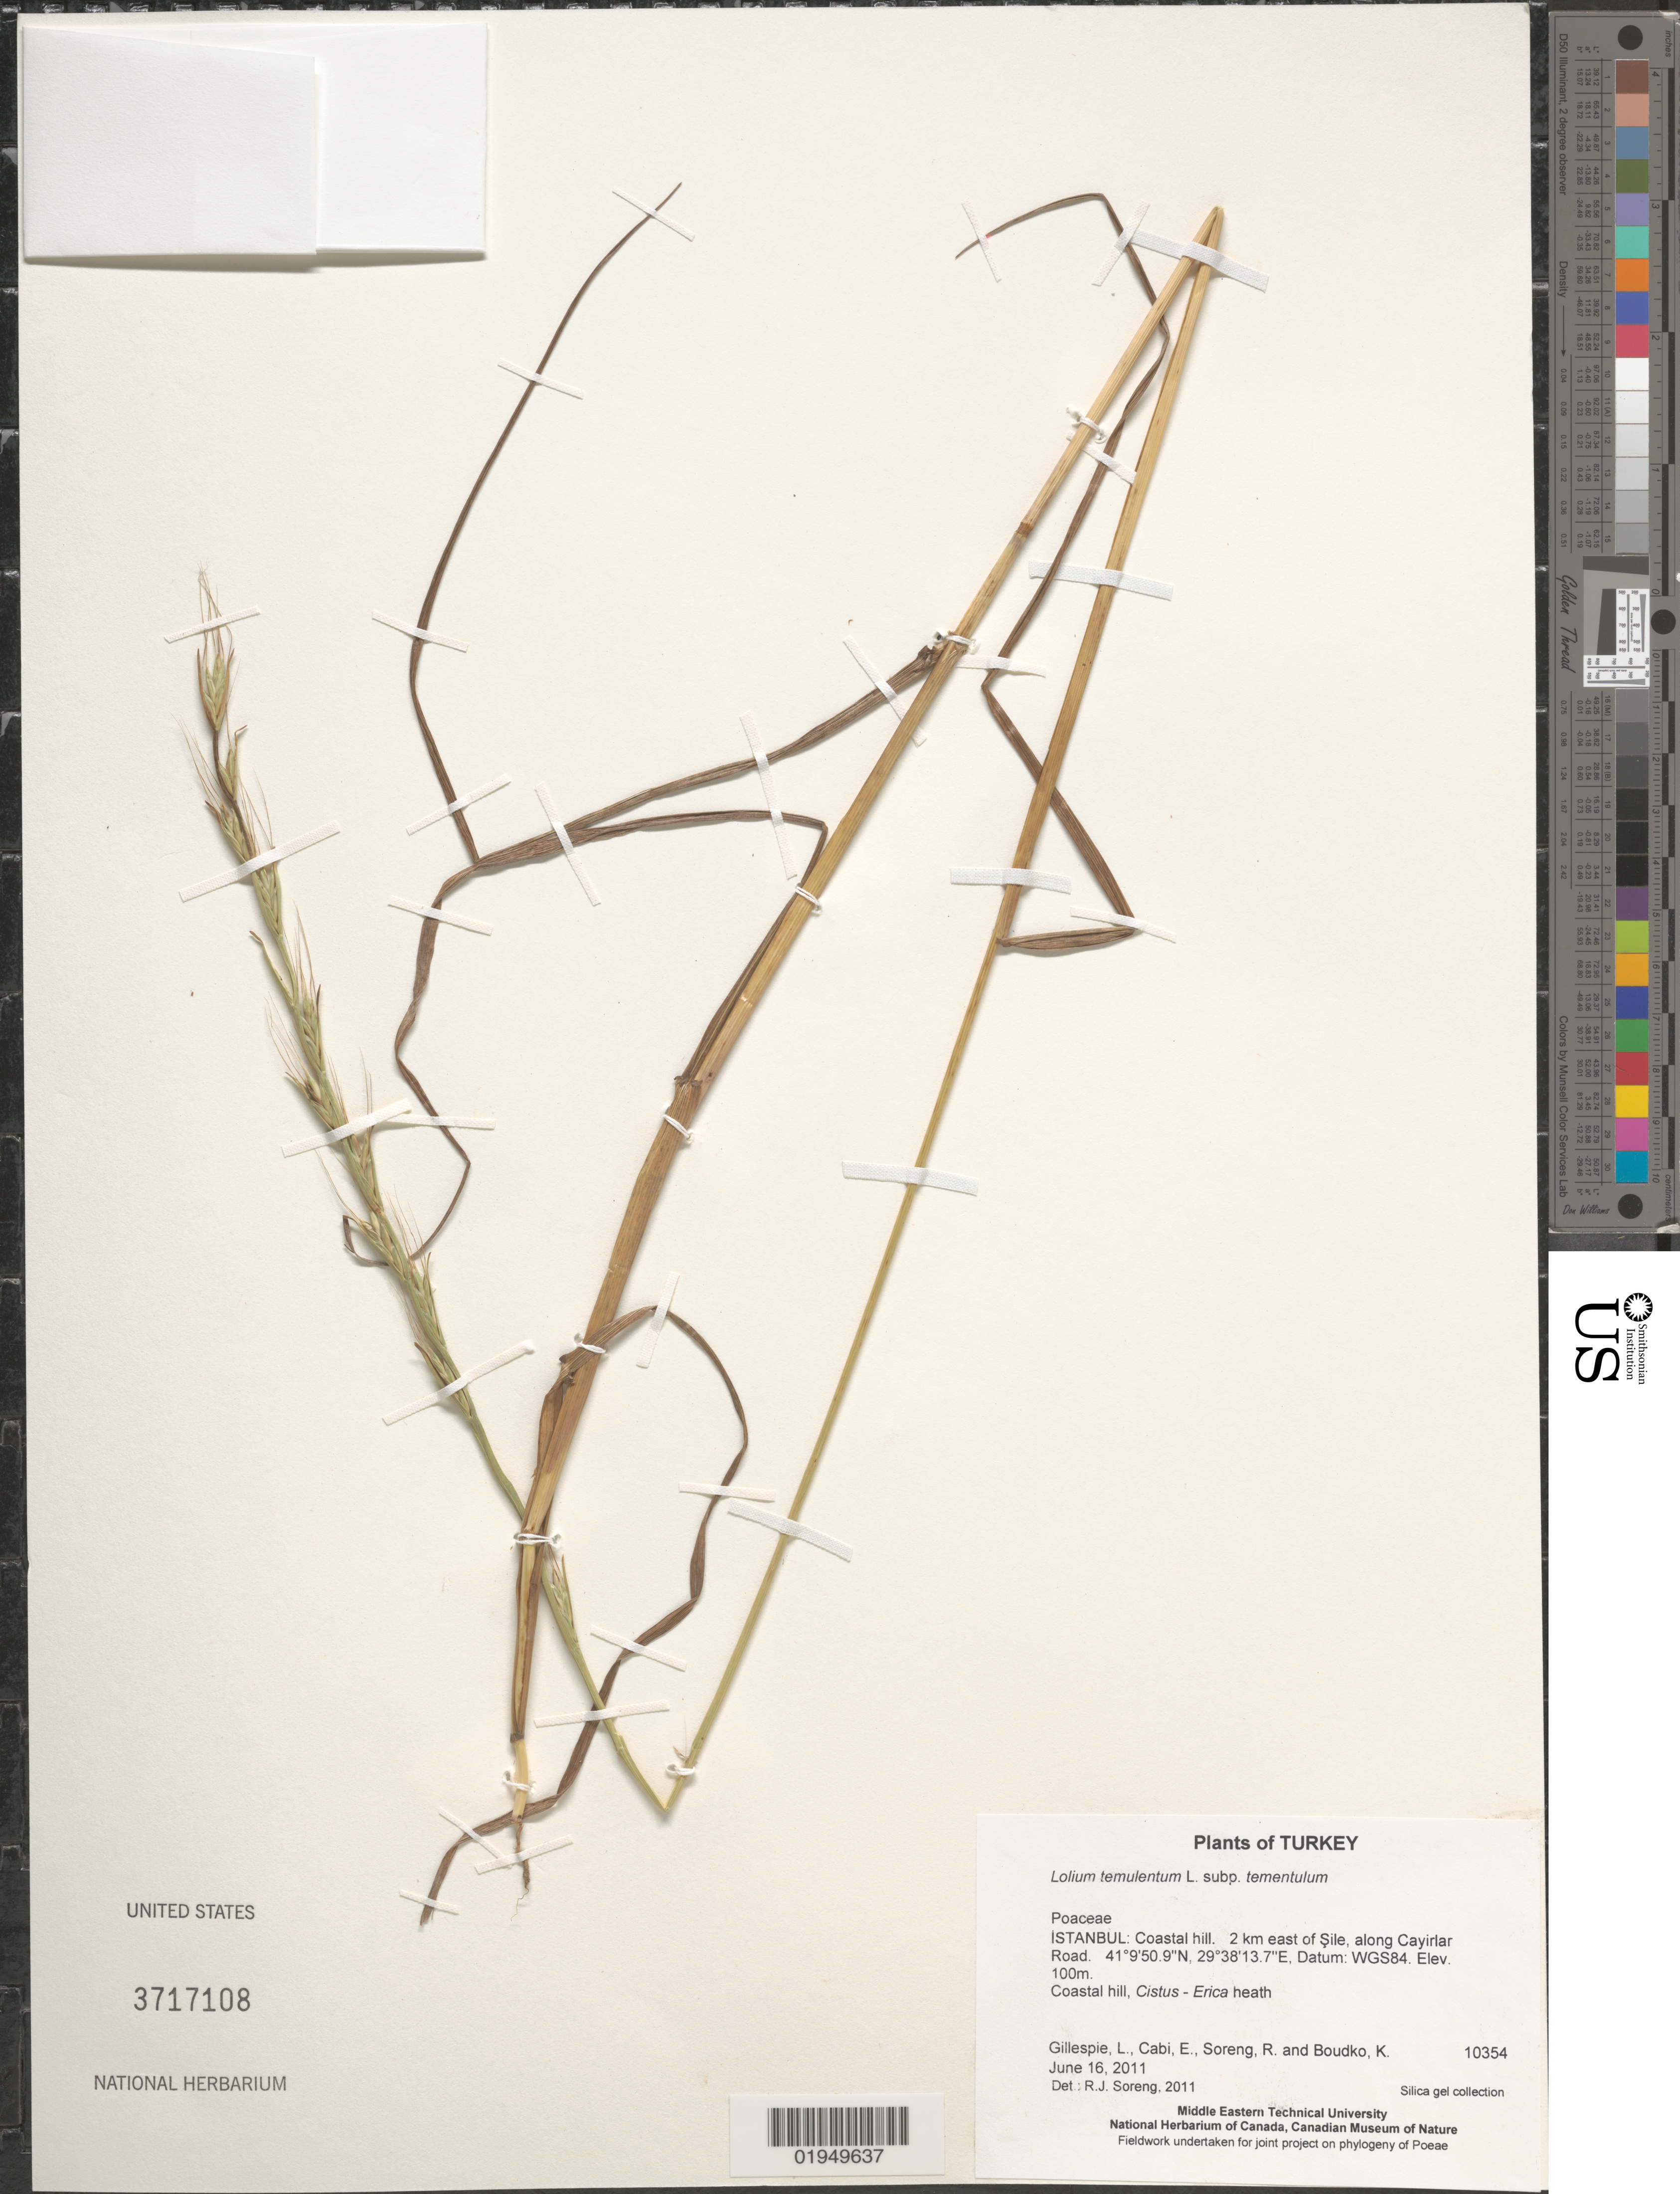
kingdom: Plantae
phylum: Tracheophyta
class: Liliopsida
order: Poales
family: Poaceae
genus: Lolium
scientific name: Lolium temulentum subsp. temulentum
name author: L.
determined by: Soreng, Robert J., Research Associate (BOT), Smithsonian Institution - National Museum of Natural History (UNITED STATES)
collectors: L. J. Gillespie, E. Cabi, R. J. Soreng & K. Boudko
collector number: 10354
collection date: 2011-06-16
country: Turkey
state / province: Istanbul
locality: Coastal hill. 2 km east of Sile, along Cayirlar Road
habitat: Coastal hill, Cistus - Erica Heath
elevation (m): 100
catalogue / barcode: US 3717108